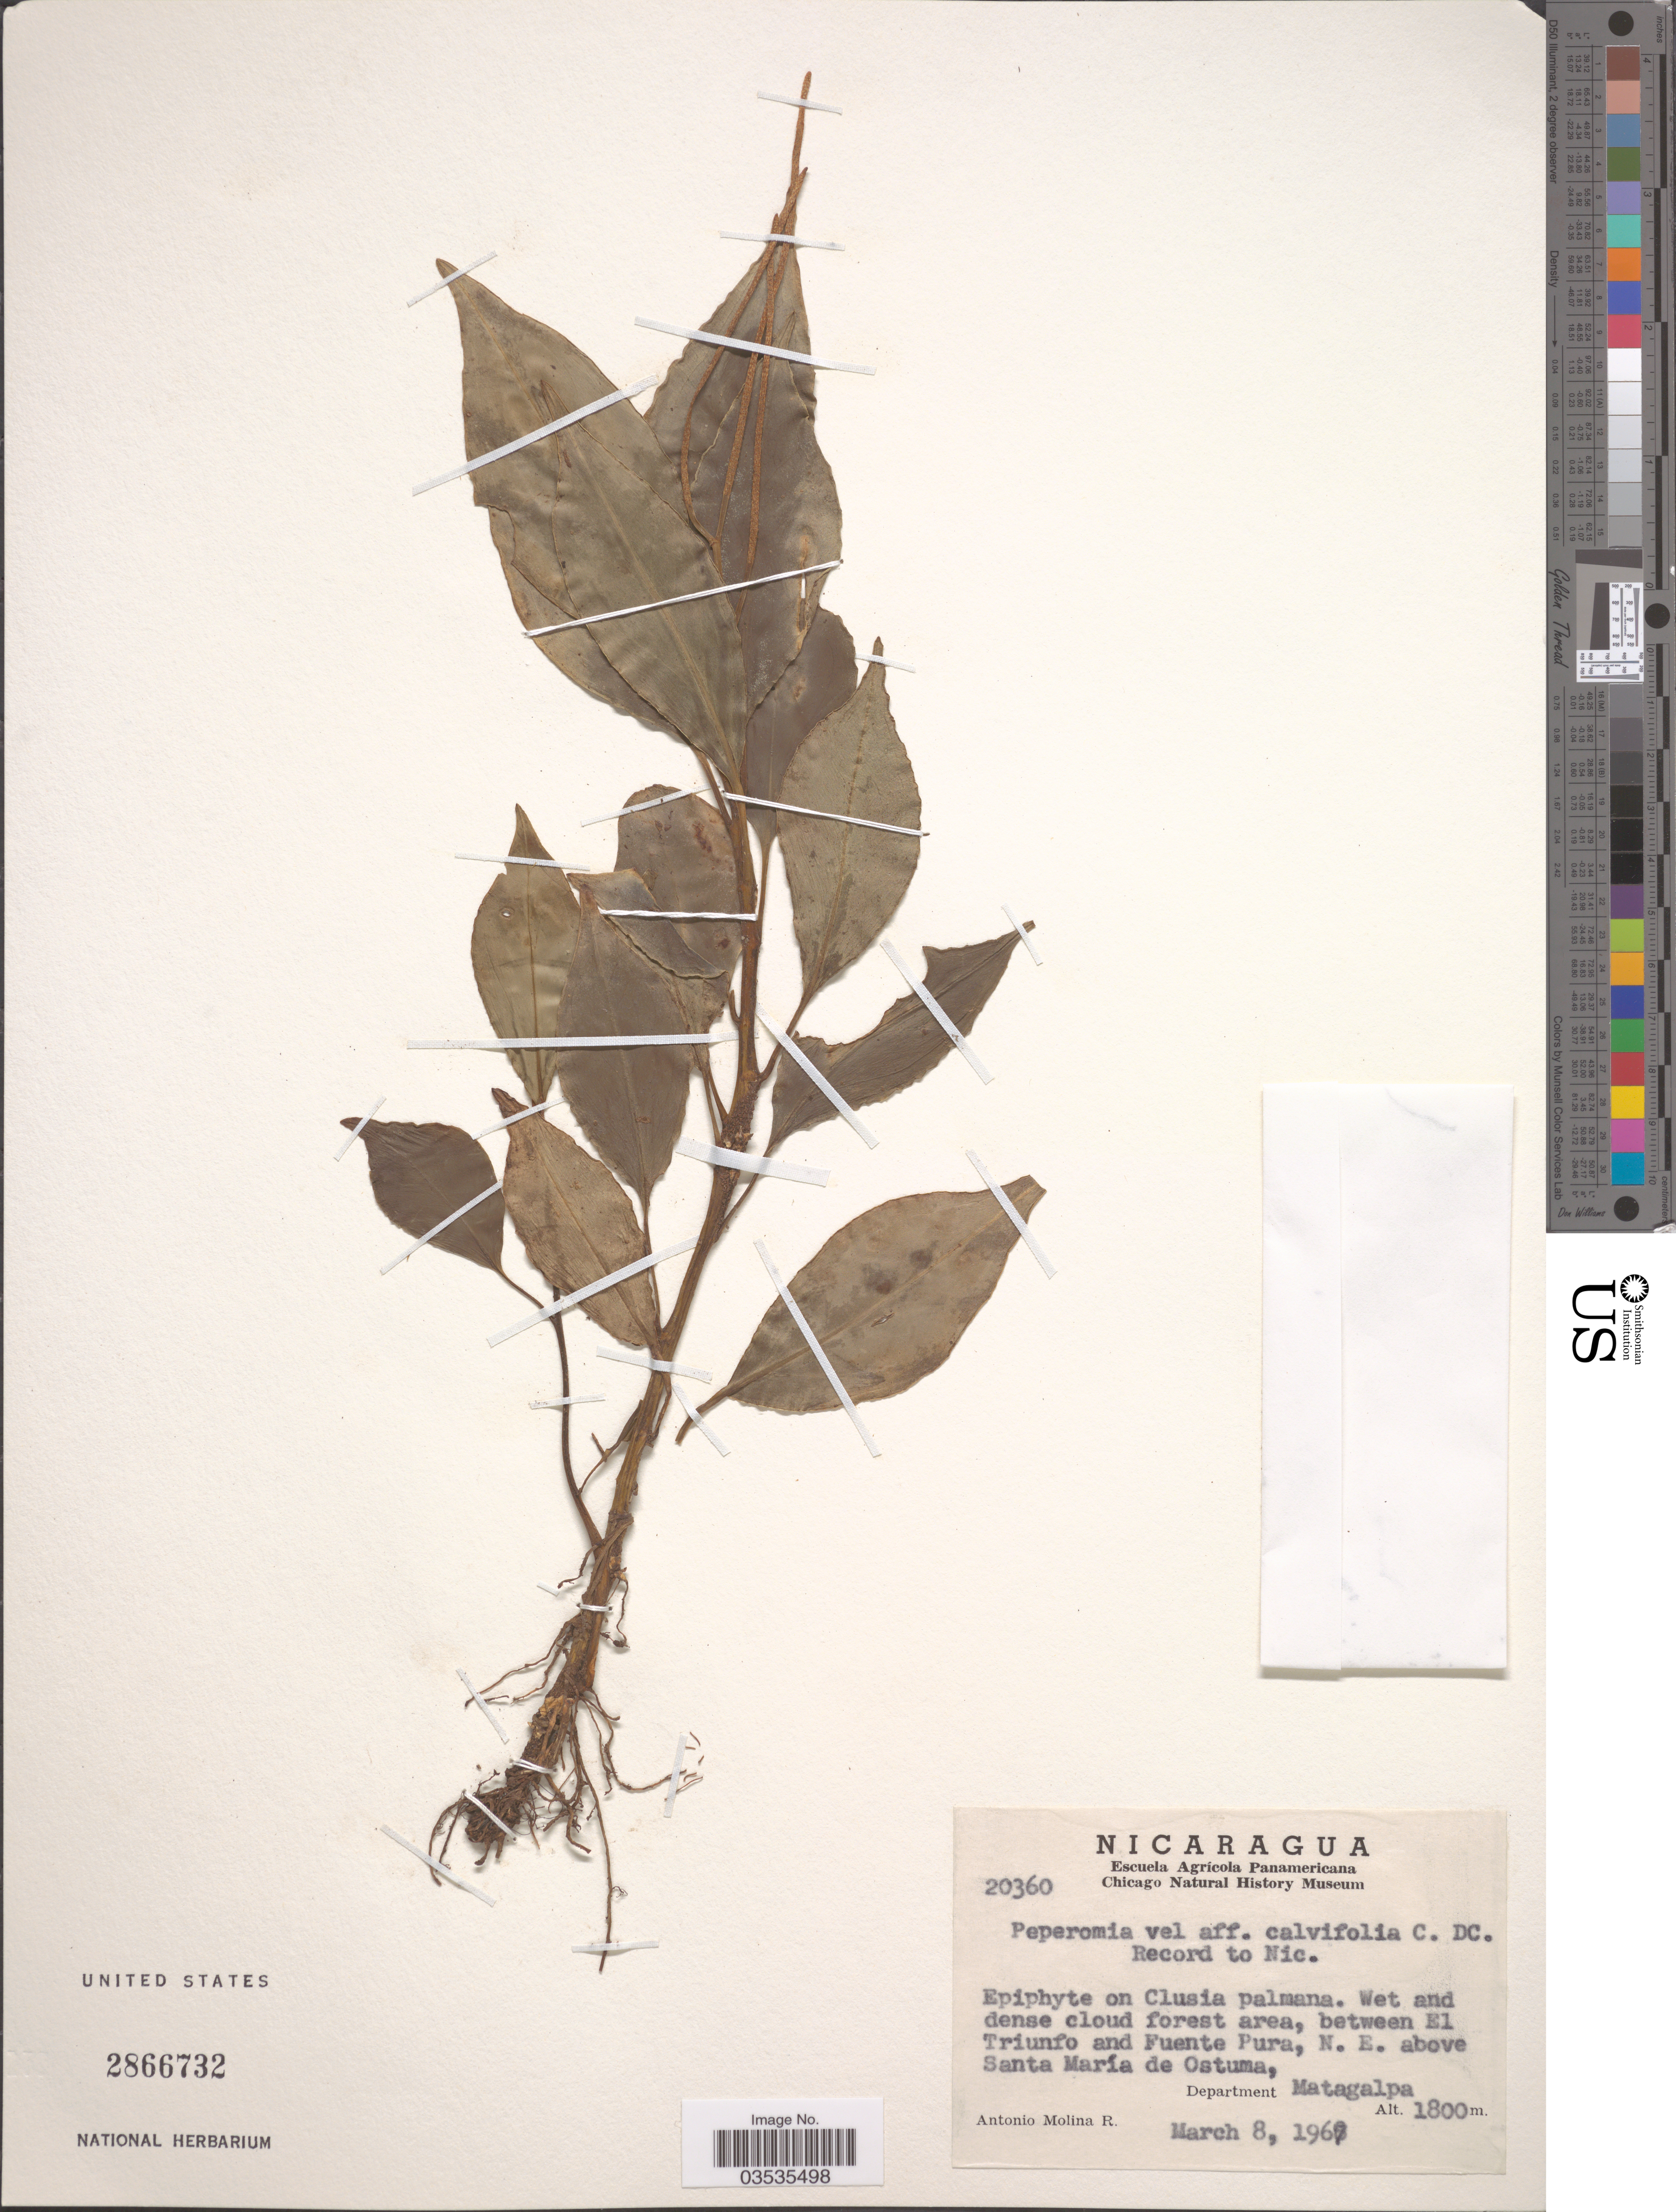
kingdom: Plantae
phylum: Tracheophyta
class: Magnoliopsida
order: Piperales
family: Piperaceae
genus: Peperomia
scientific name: Peperomia calvifolia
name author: C. DC.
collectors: A. Molina R.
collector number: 20360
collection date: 1967-03-08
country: Nicaragua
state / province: Matagalpa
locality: Wet and dense cloud forest area, between El Triunfo and Fuente Pura, N. E. above Santa María de Ostuma, Department Matagalpa.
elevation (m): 1800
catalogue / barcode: US 2866732